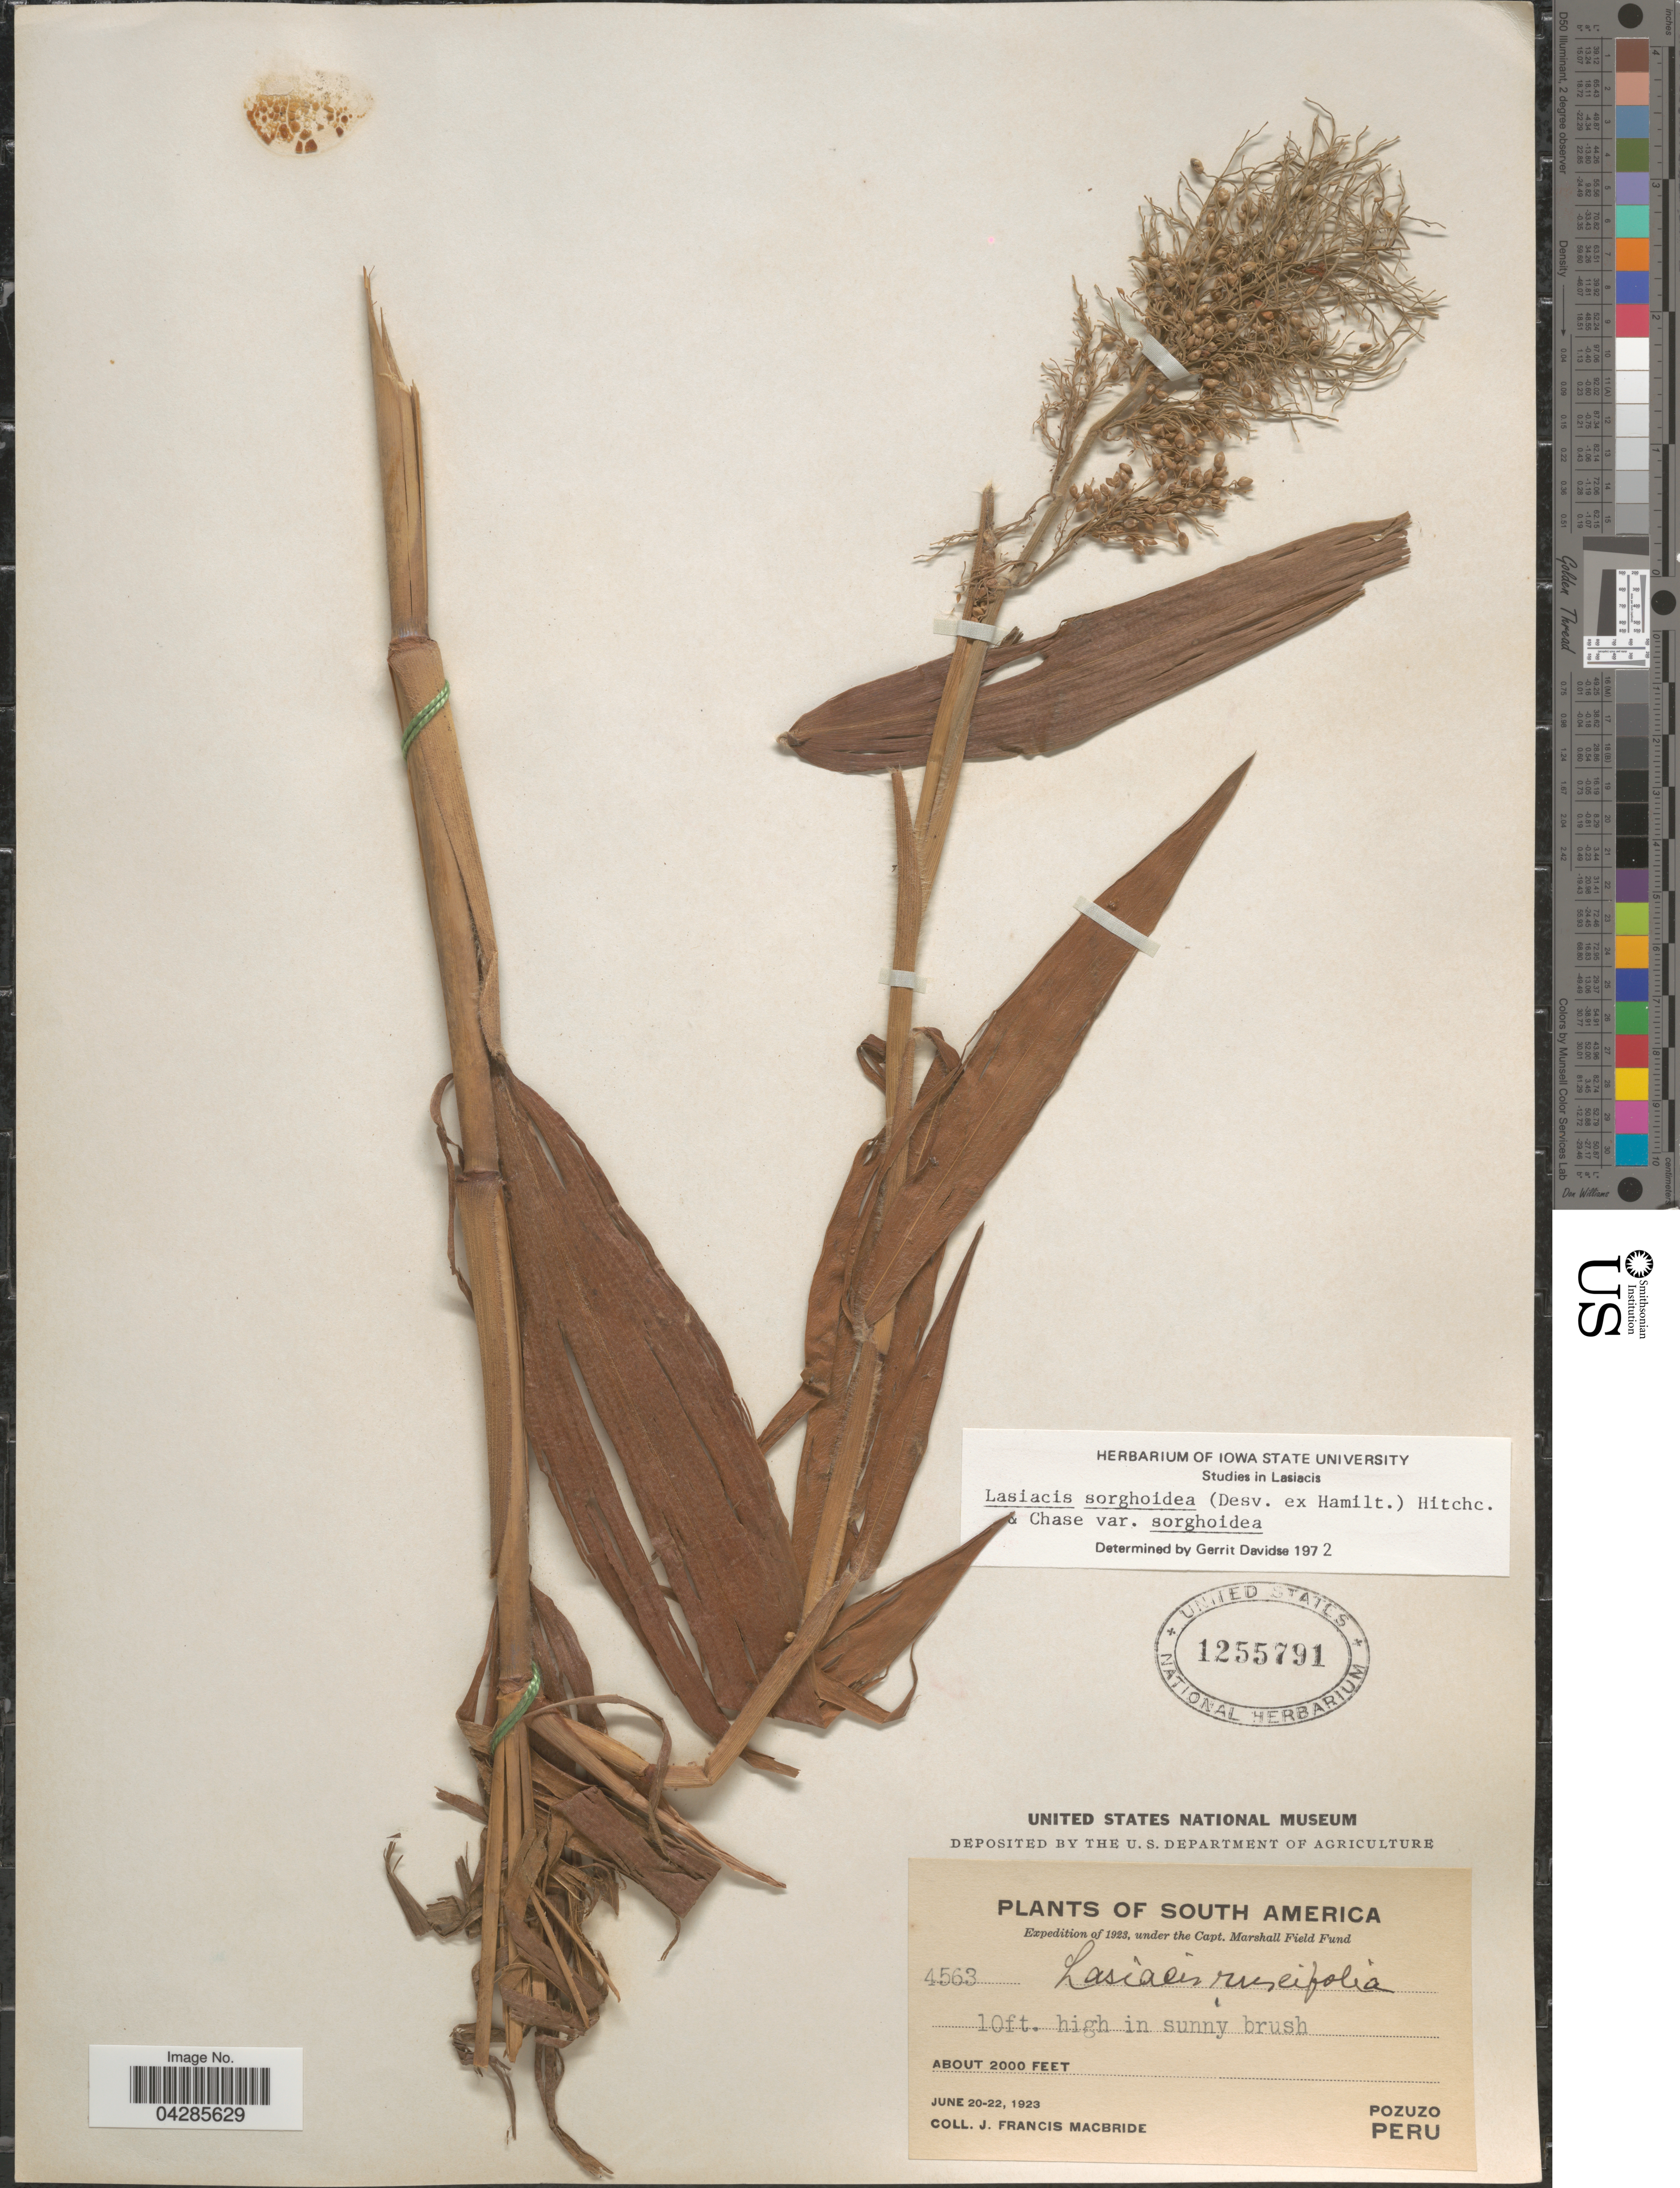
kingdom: Plantae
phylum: Tracheophyta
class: Liliopsida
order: Poales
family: Poaceae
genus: Lasiacis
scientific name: Lasiacis sorghoidea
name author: (Desv. ex Ham.) Hitchc. & Chase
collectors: J. F. Macbride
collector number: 4563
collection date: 1923-06-20/1923-06-22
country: Peru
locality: Expedition of 1923. Pozuzo.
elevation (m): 610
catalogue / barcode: US 1255791